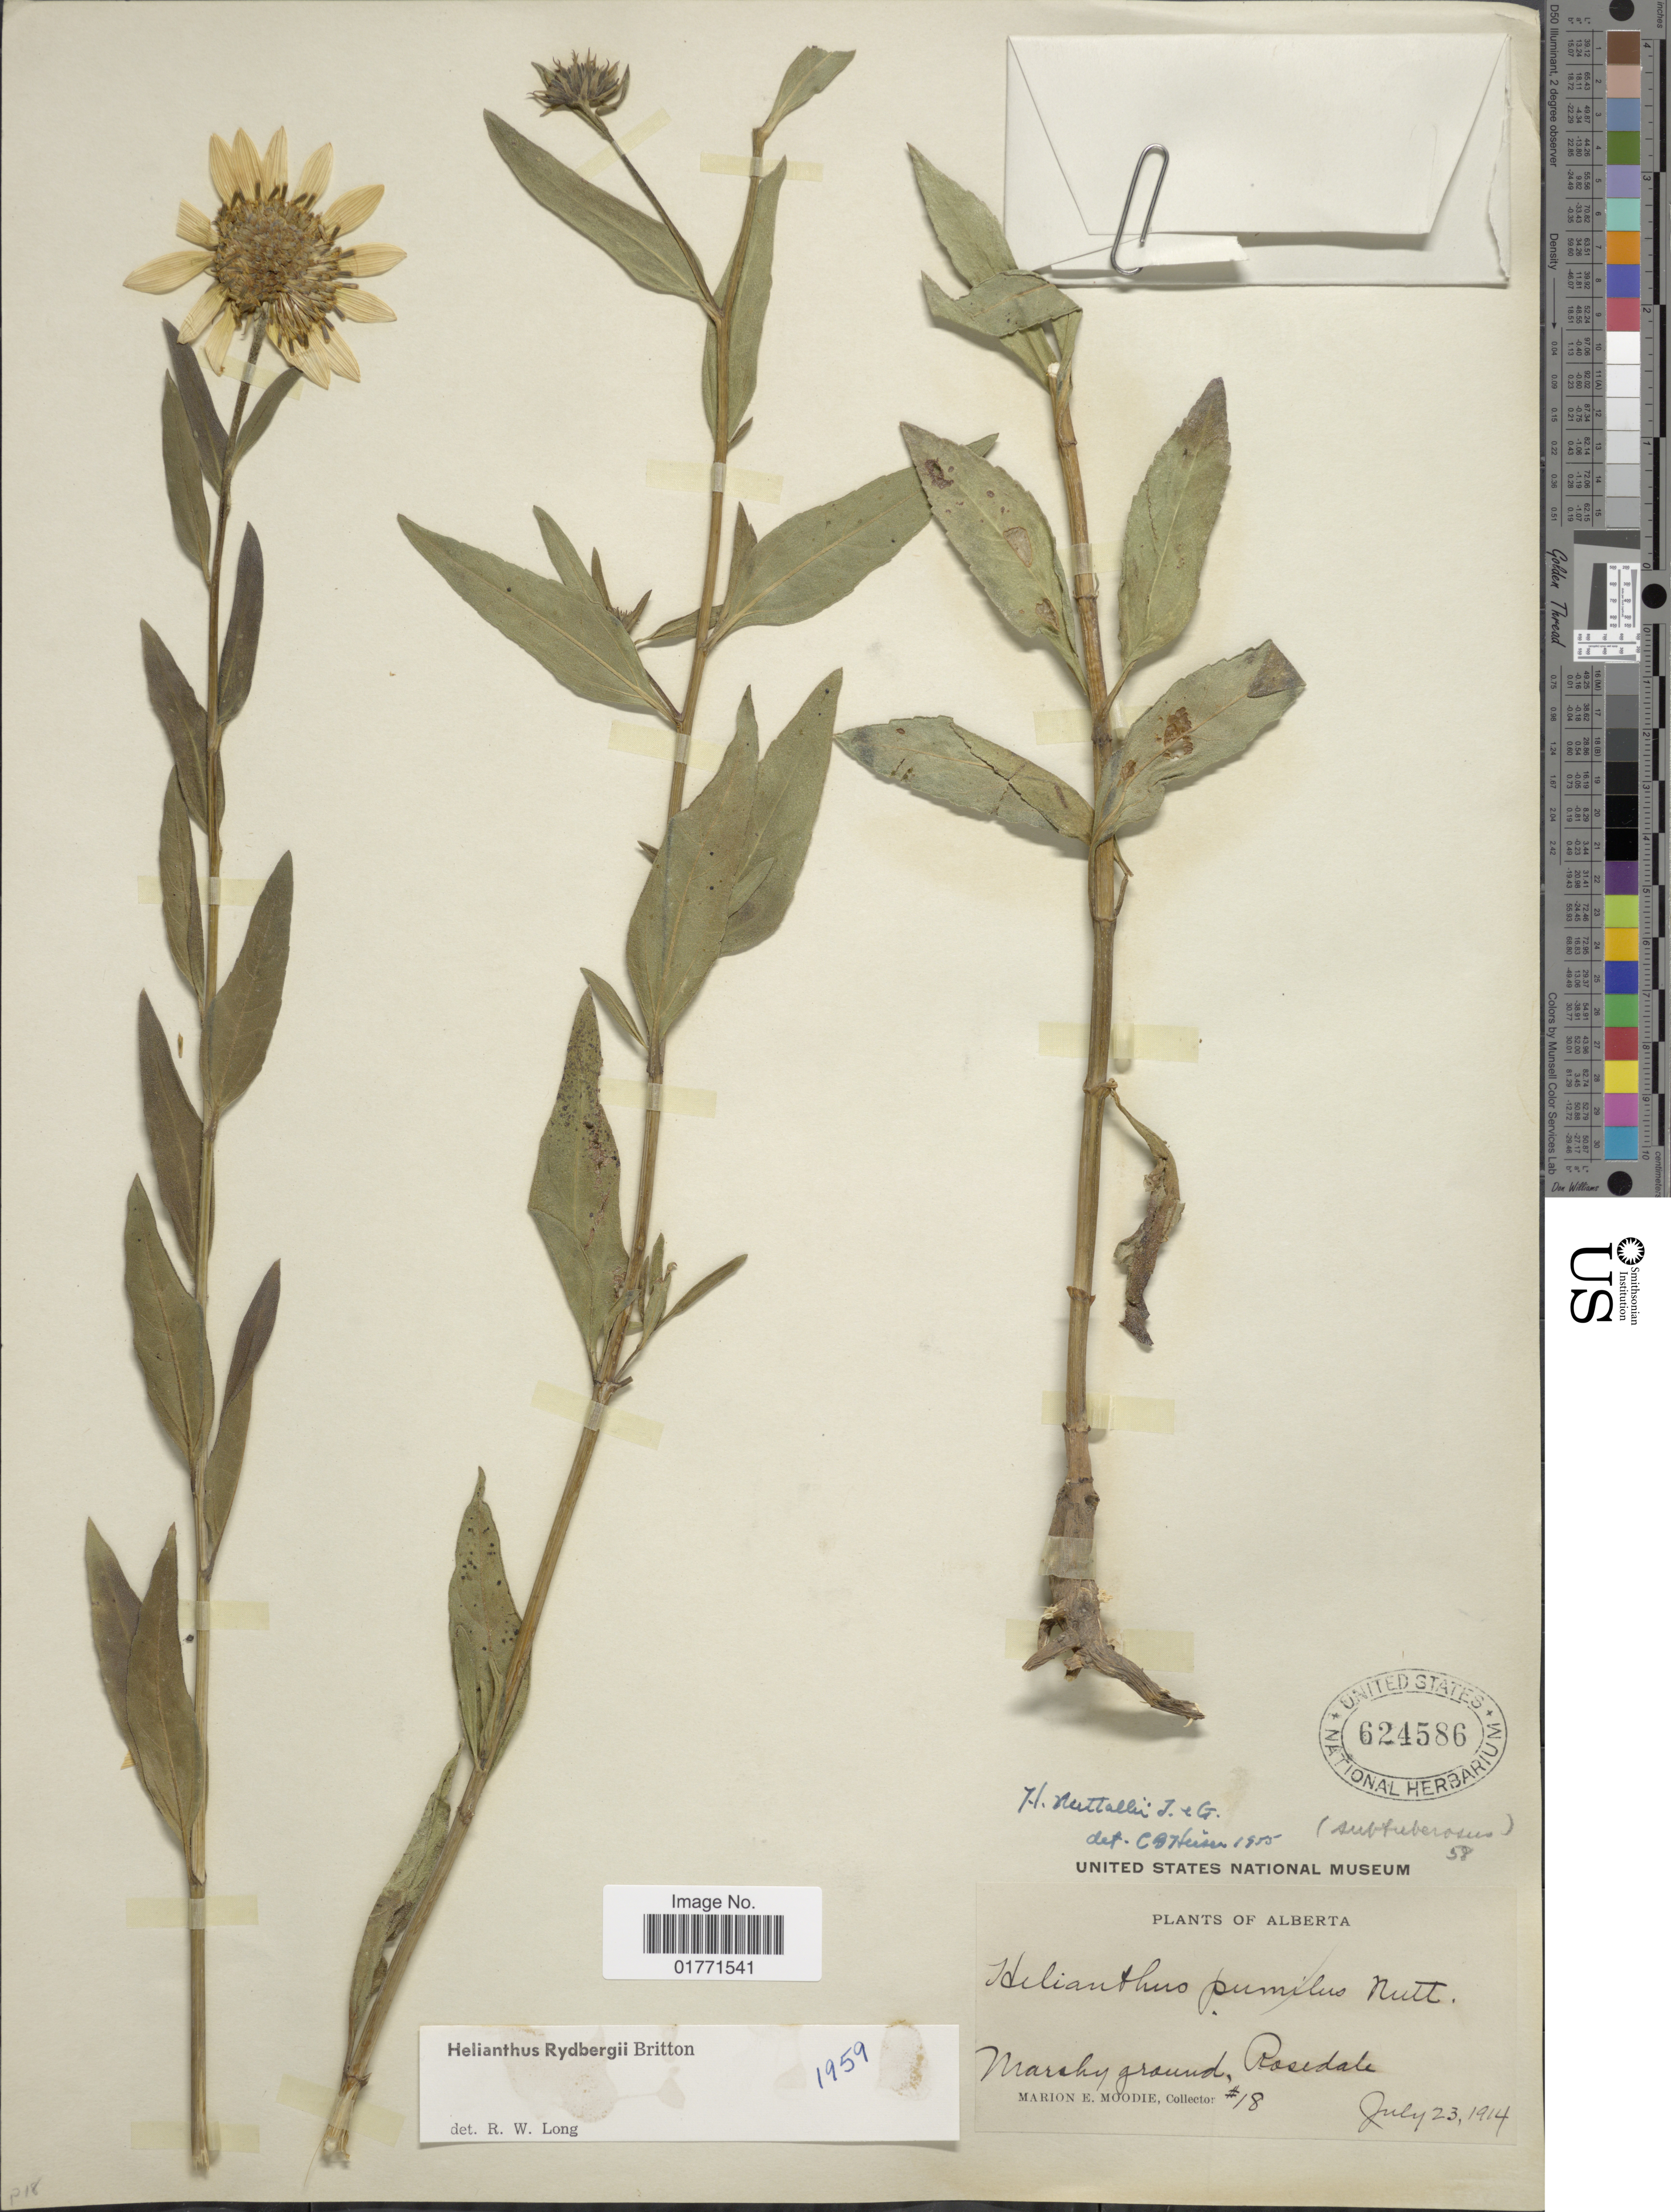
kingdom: Plantae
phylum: Tracheophyta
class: Magnoliopsida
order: Asterales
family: Asteraceae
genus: Helianthus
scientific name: Helianthus rydbergi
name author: Britton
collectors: M. E. Moodie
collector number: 18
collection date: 1914-07-23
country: Canada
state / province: Alberta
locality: Alberta Marshy ground, Rosedale.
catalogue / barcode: US 624586